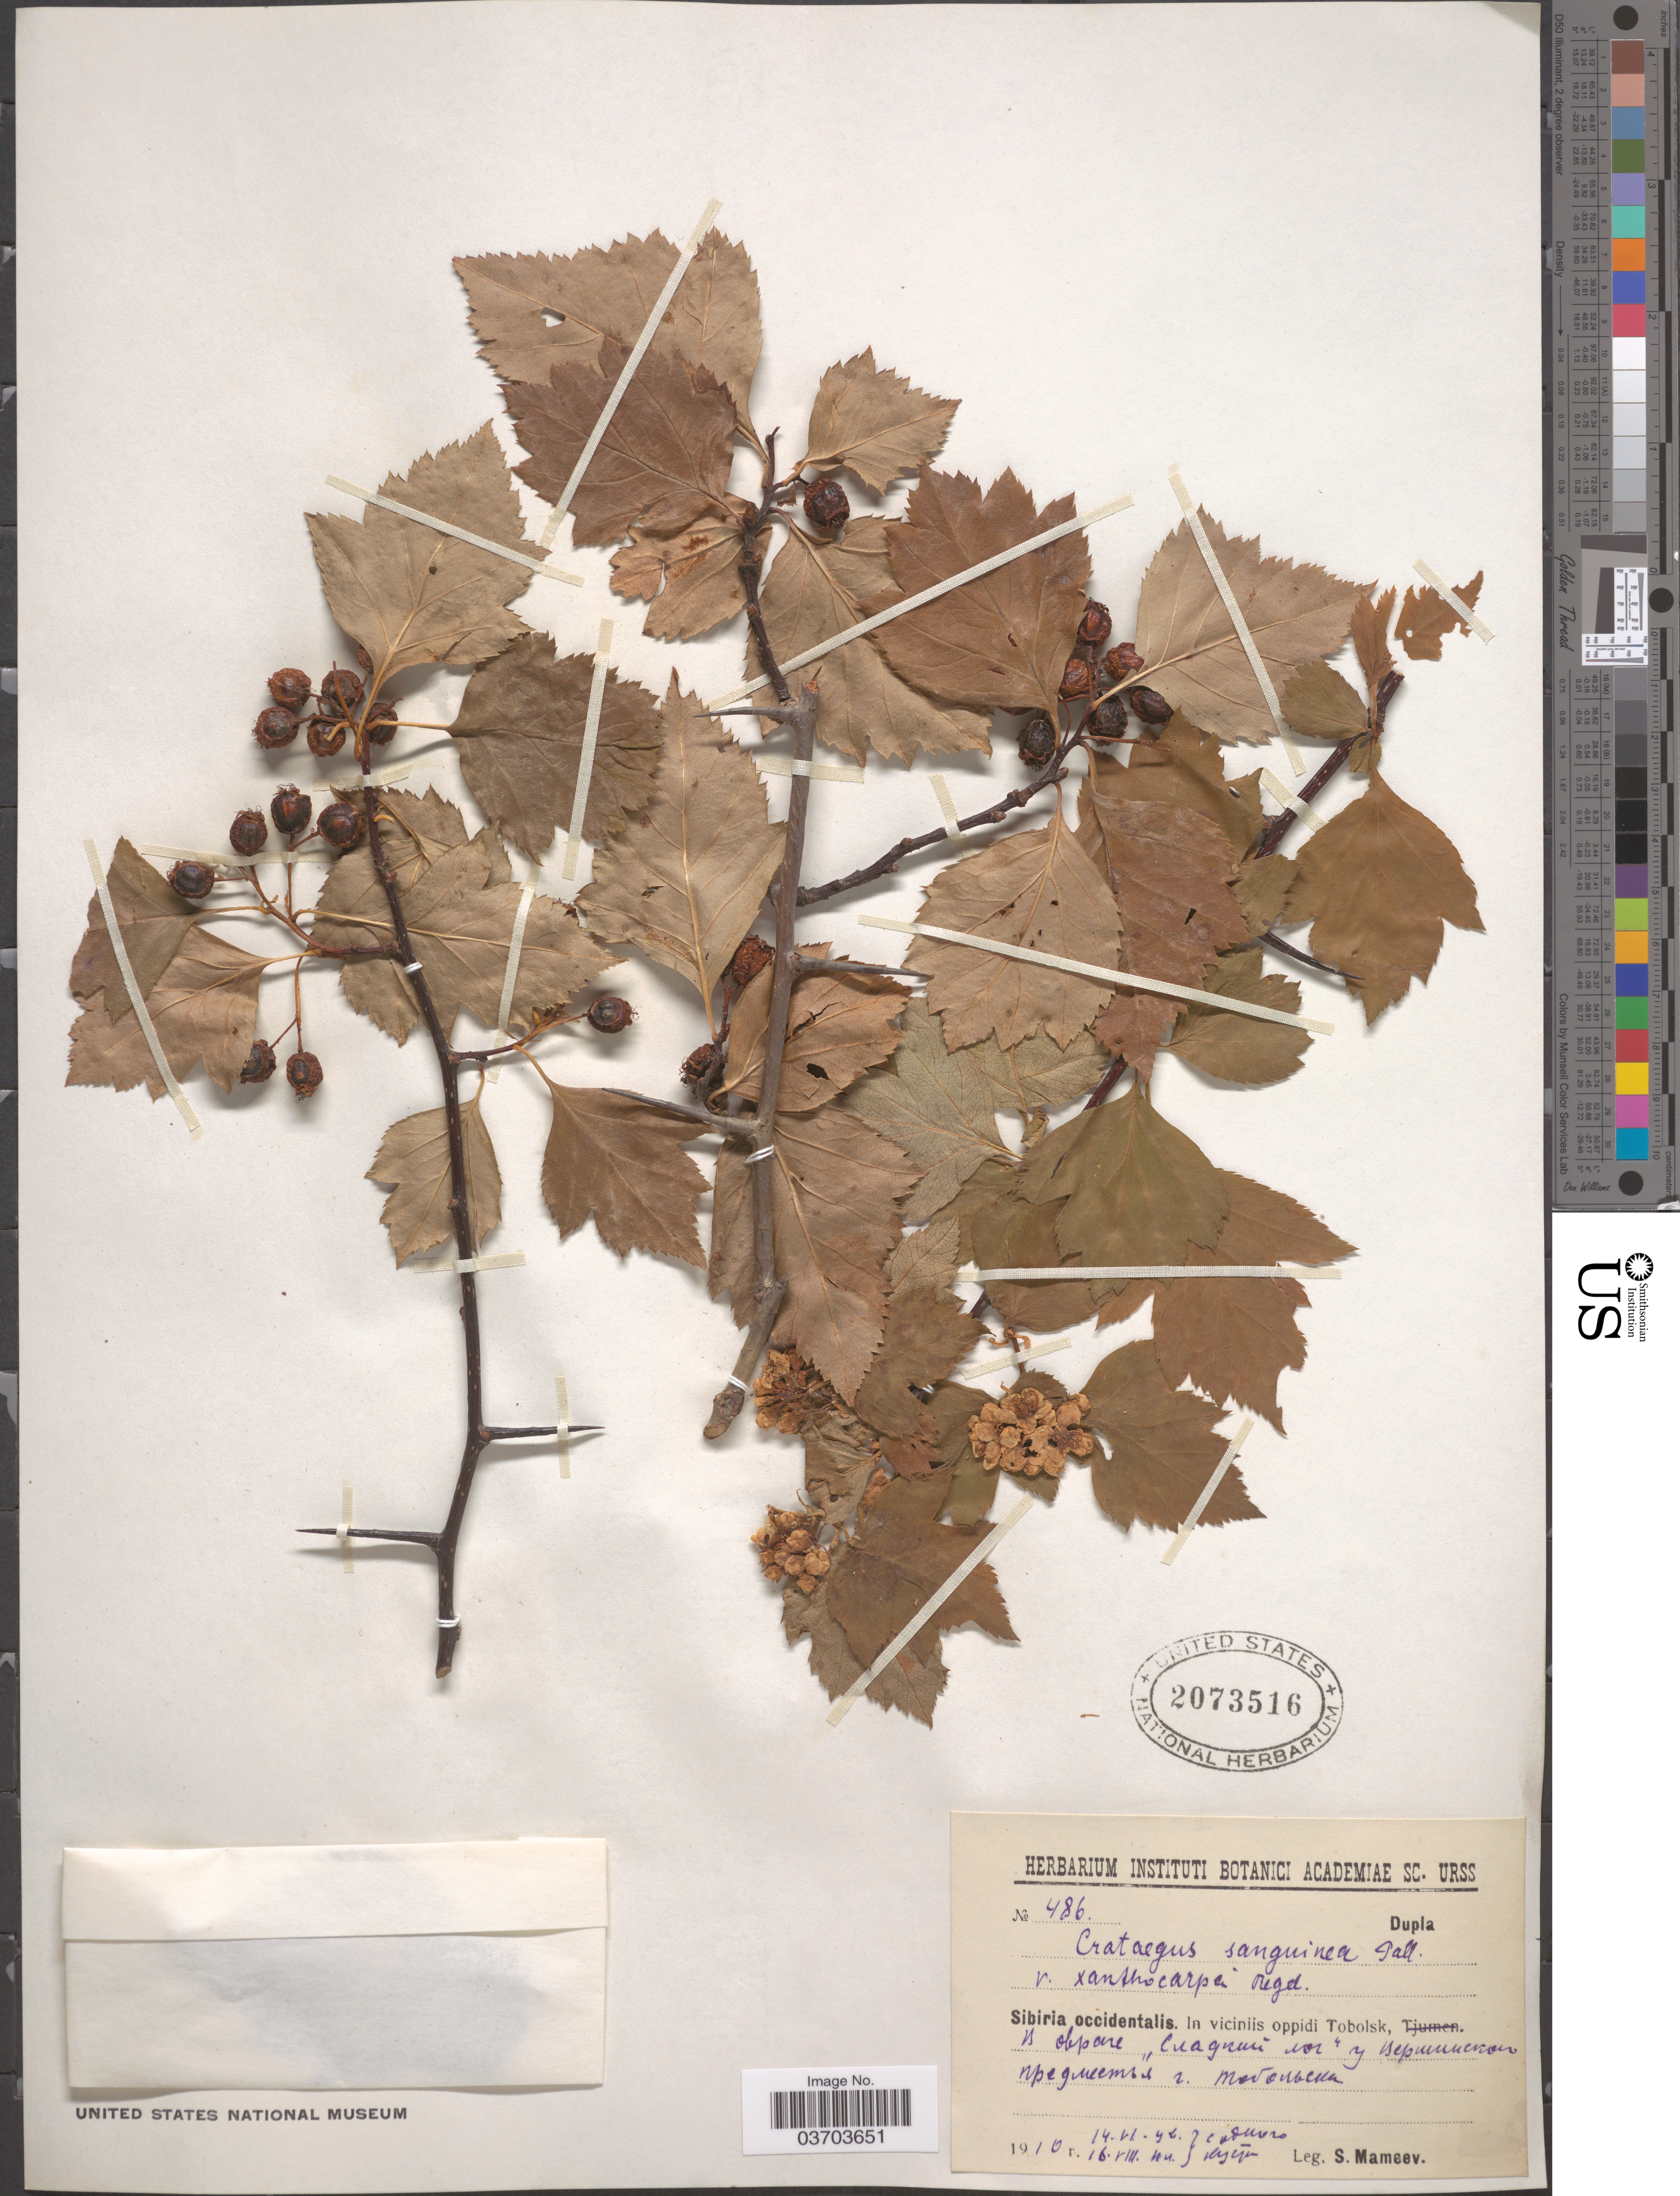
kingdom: Plantae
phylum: Tracheophyta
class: Magnoliopsida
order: Rosales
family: Rosaceae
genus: Crataegus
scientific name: Crataegus sanguinea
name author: Pall.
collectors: S. Mameev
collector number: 486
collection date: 1910-06-14/1910-08-16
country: Russian Federation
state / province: Tyumen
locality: Sibiria occidentalis. In viciniis oppodi Tobolsk, X.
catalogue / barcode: US 2073516